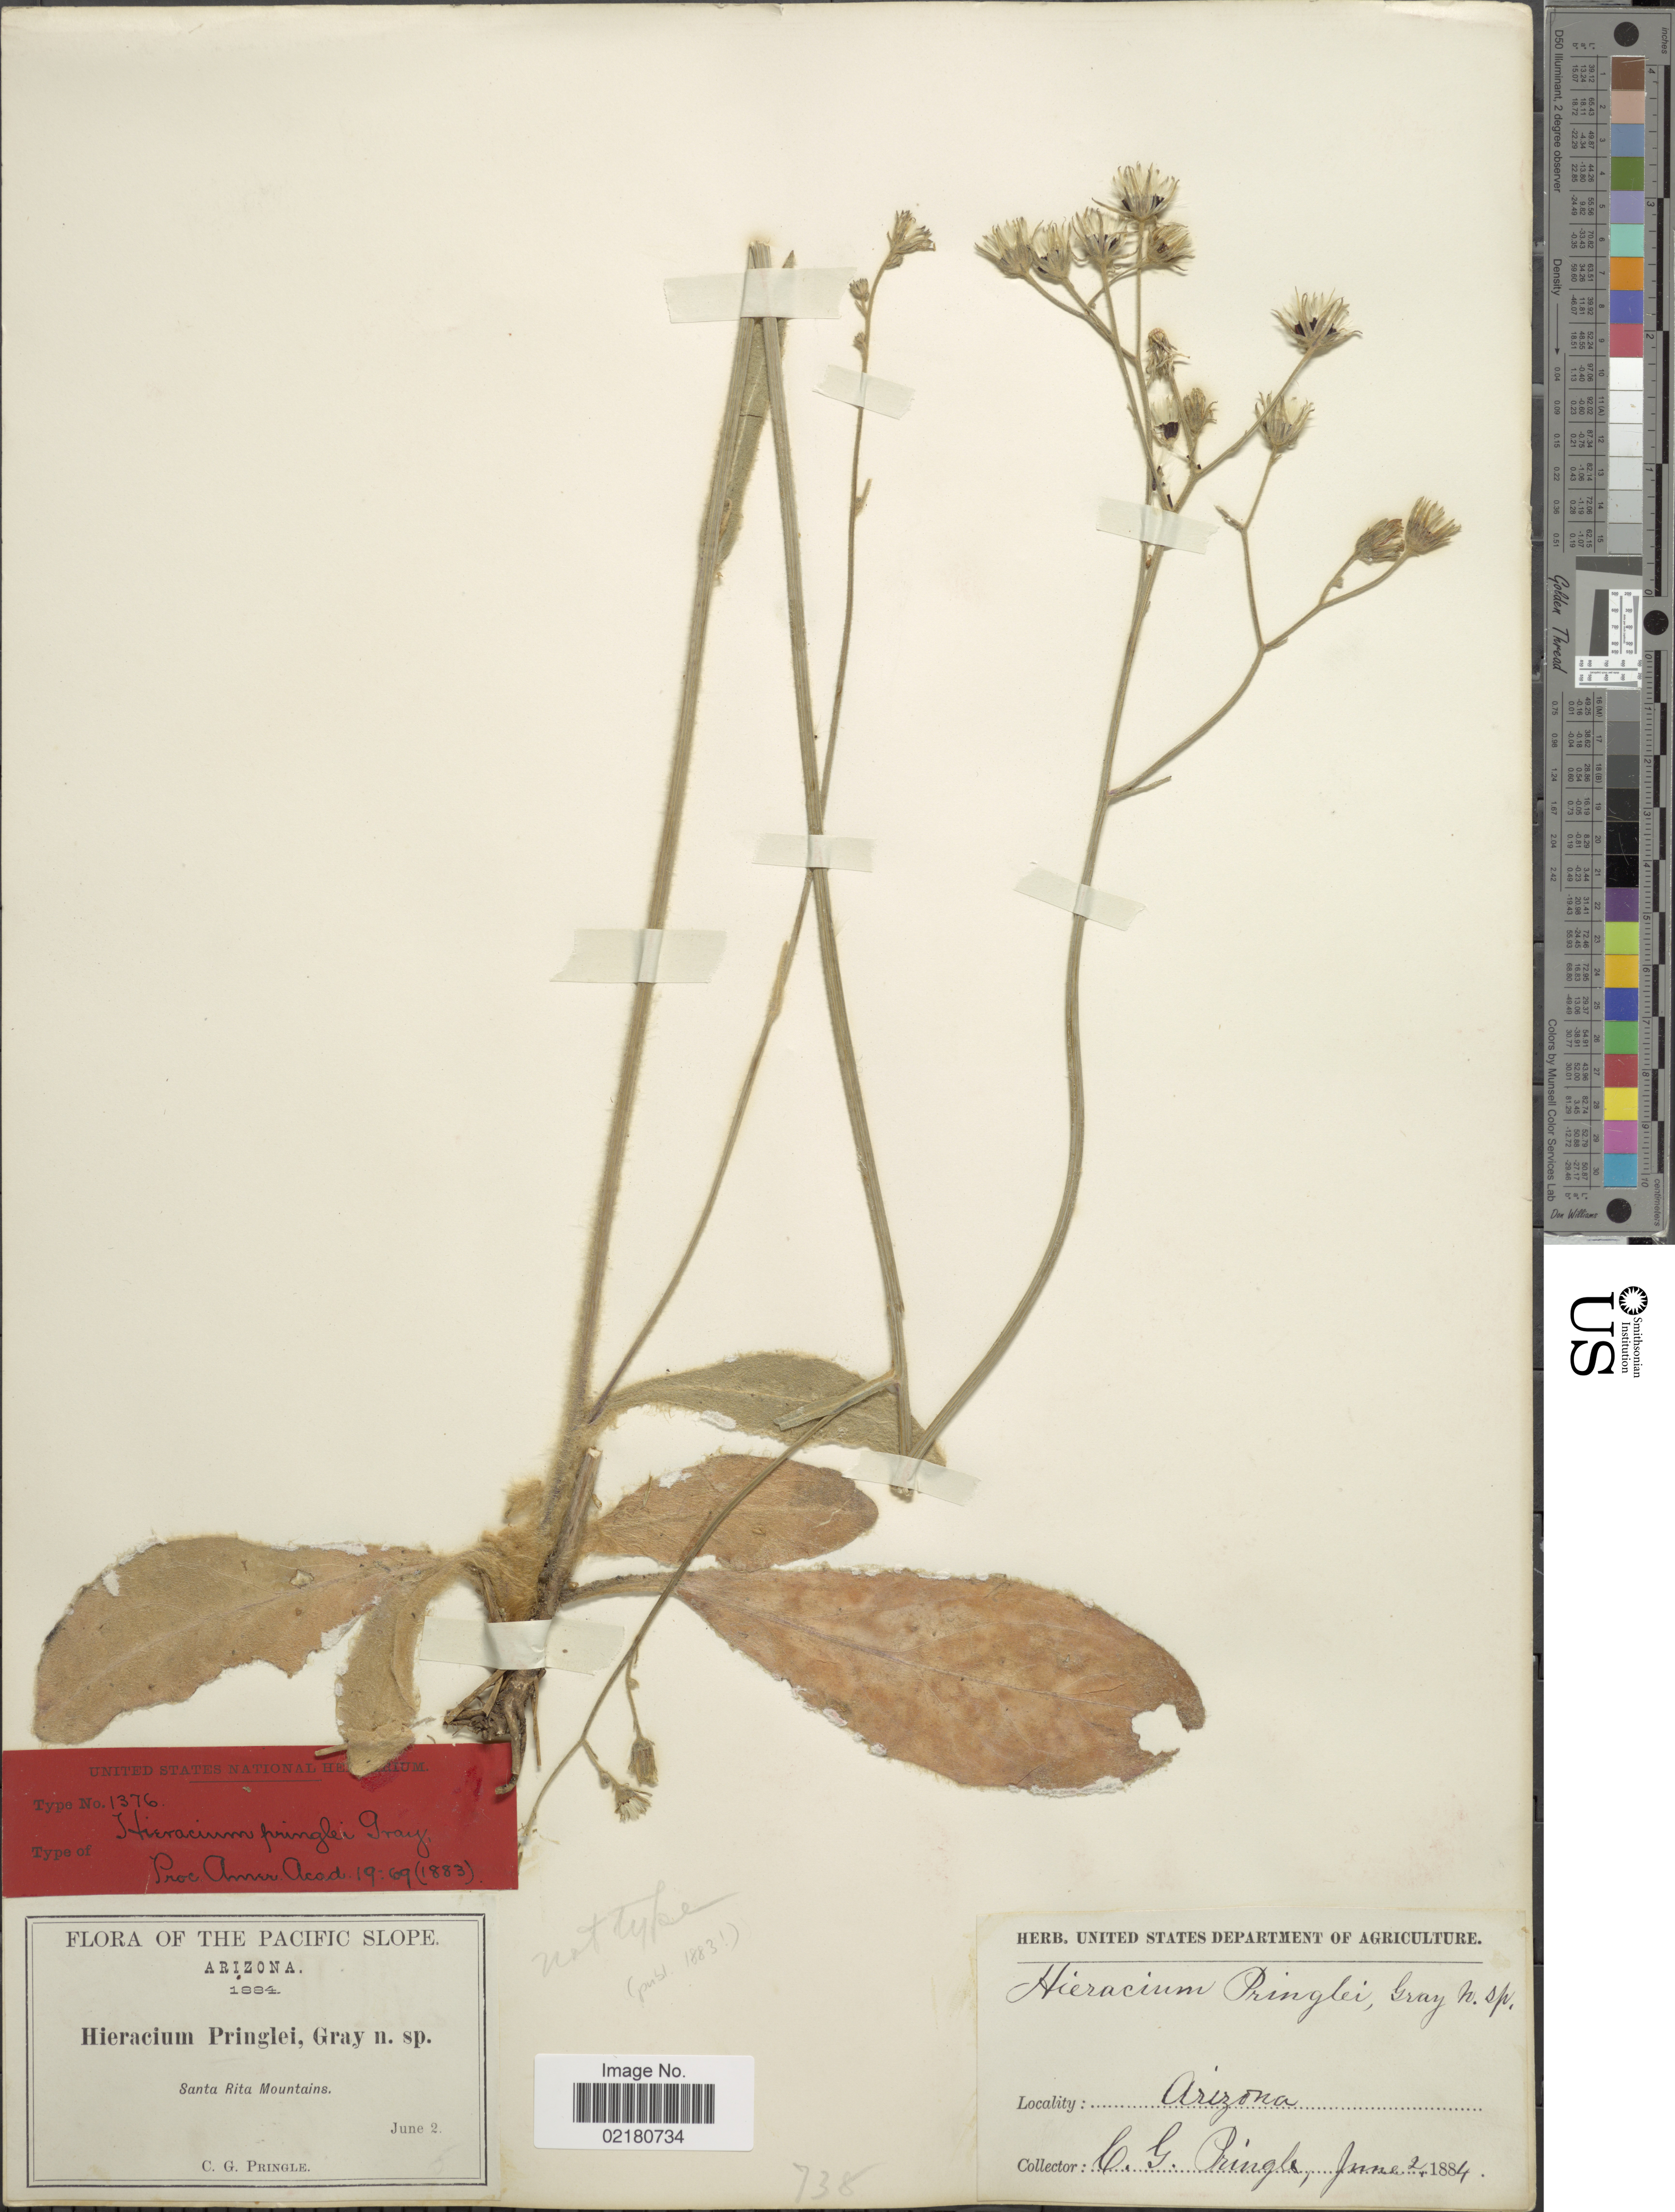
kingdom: Plantae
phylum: Tracheophyta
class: Magnoliopsida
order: Asterales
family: Asteraceae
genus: Hieracium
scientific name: Hieracium pringlei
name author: A. Gray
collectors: C. G. Pringle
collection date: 1994-06-02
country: United States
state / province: Arizona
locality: The Pacific Slope, Arizona, Santa Rita Mountains